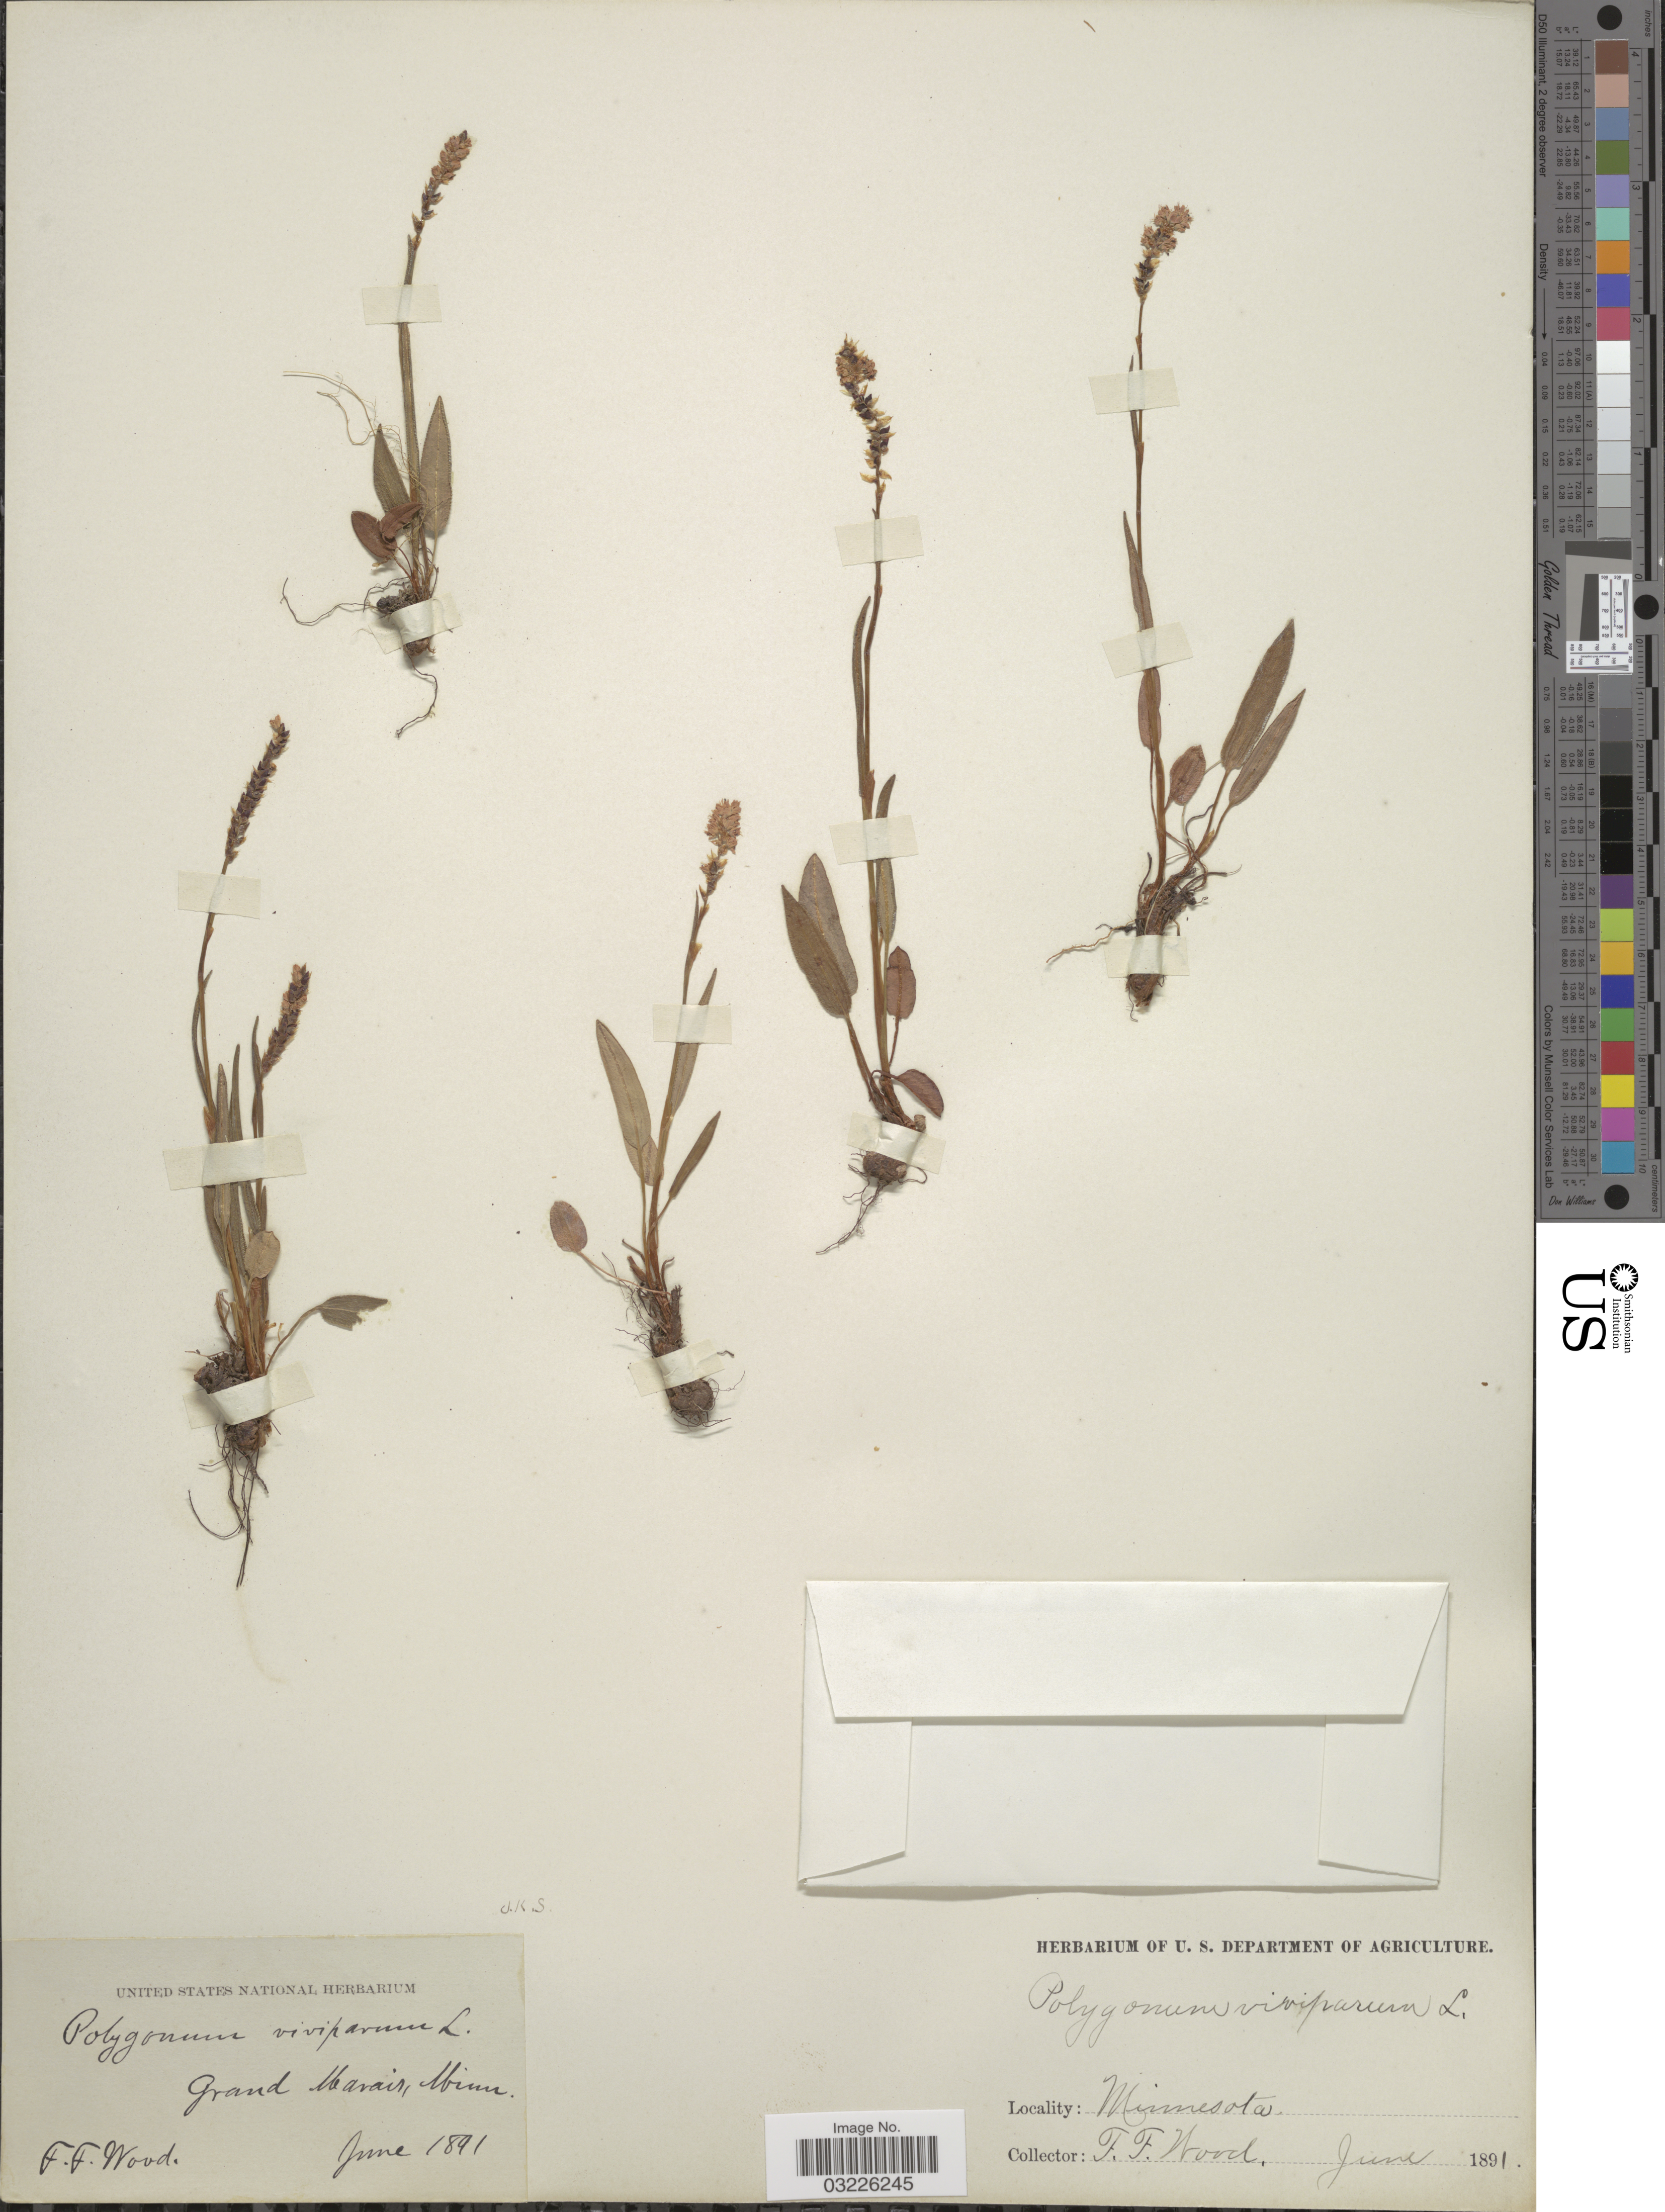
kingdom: Plantae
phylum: Tracheophyta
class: Magnoliopsida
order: Caryophyllales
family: Polygonaceae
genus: Bistorta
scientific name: Bistorta vivipara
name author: (L.) Delarbre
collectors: F. Wood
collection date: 1891-06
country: United States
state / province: Minnesota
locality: Grand Marais.